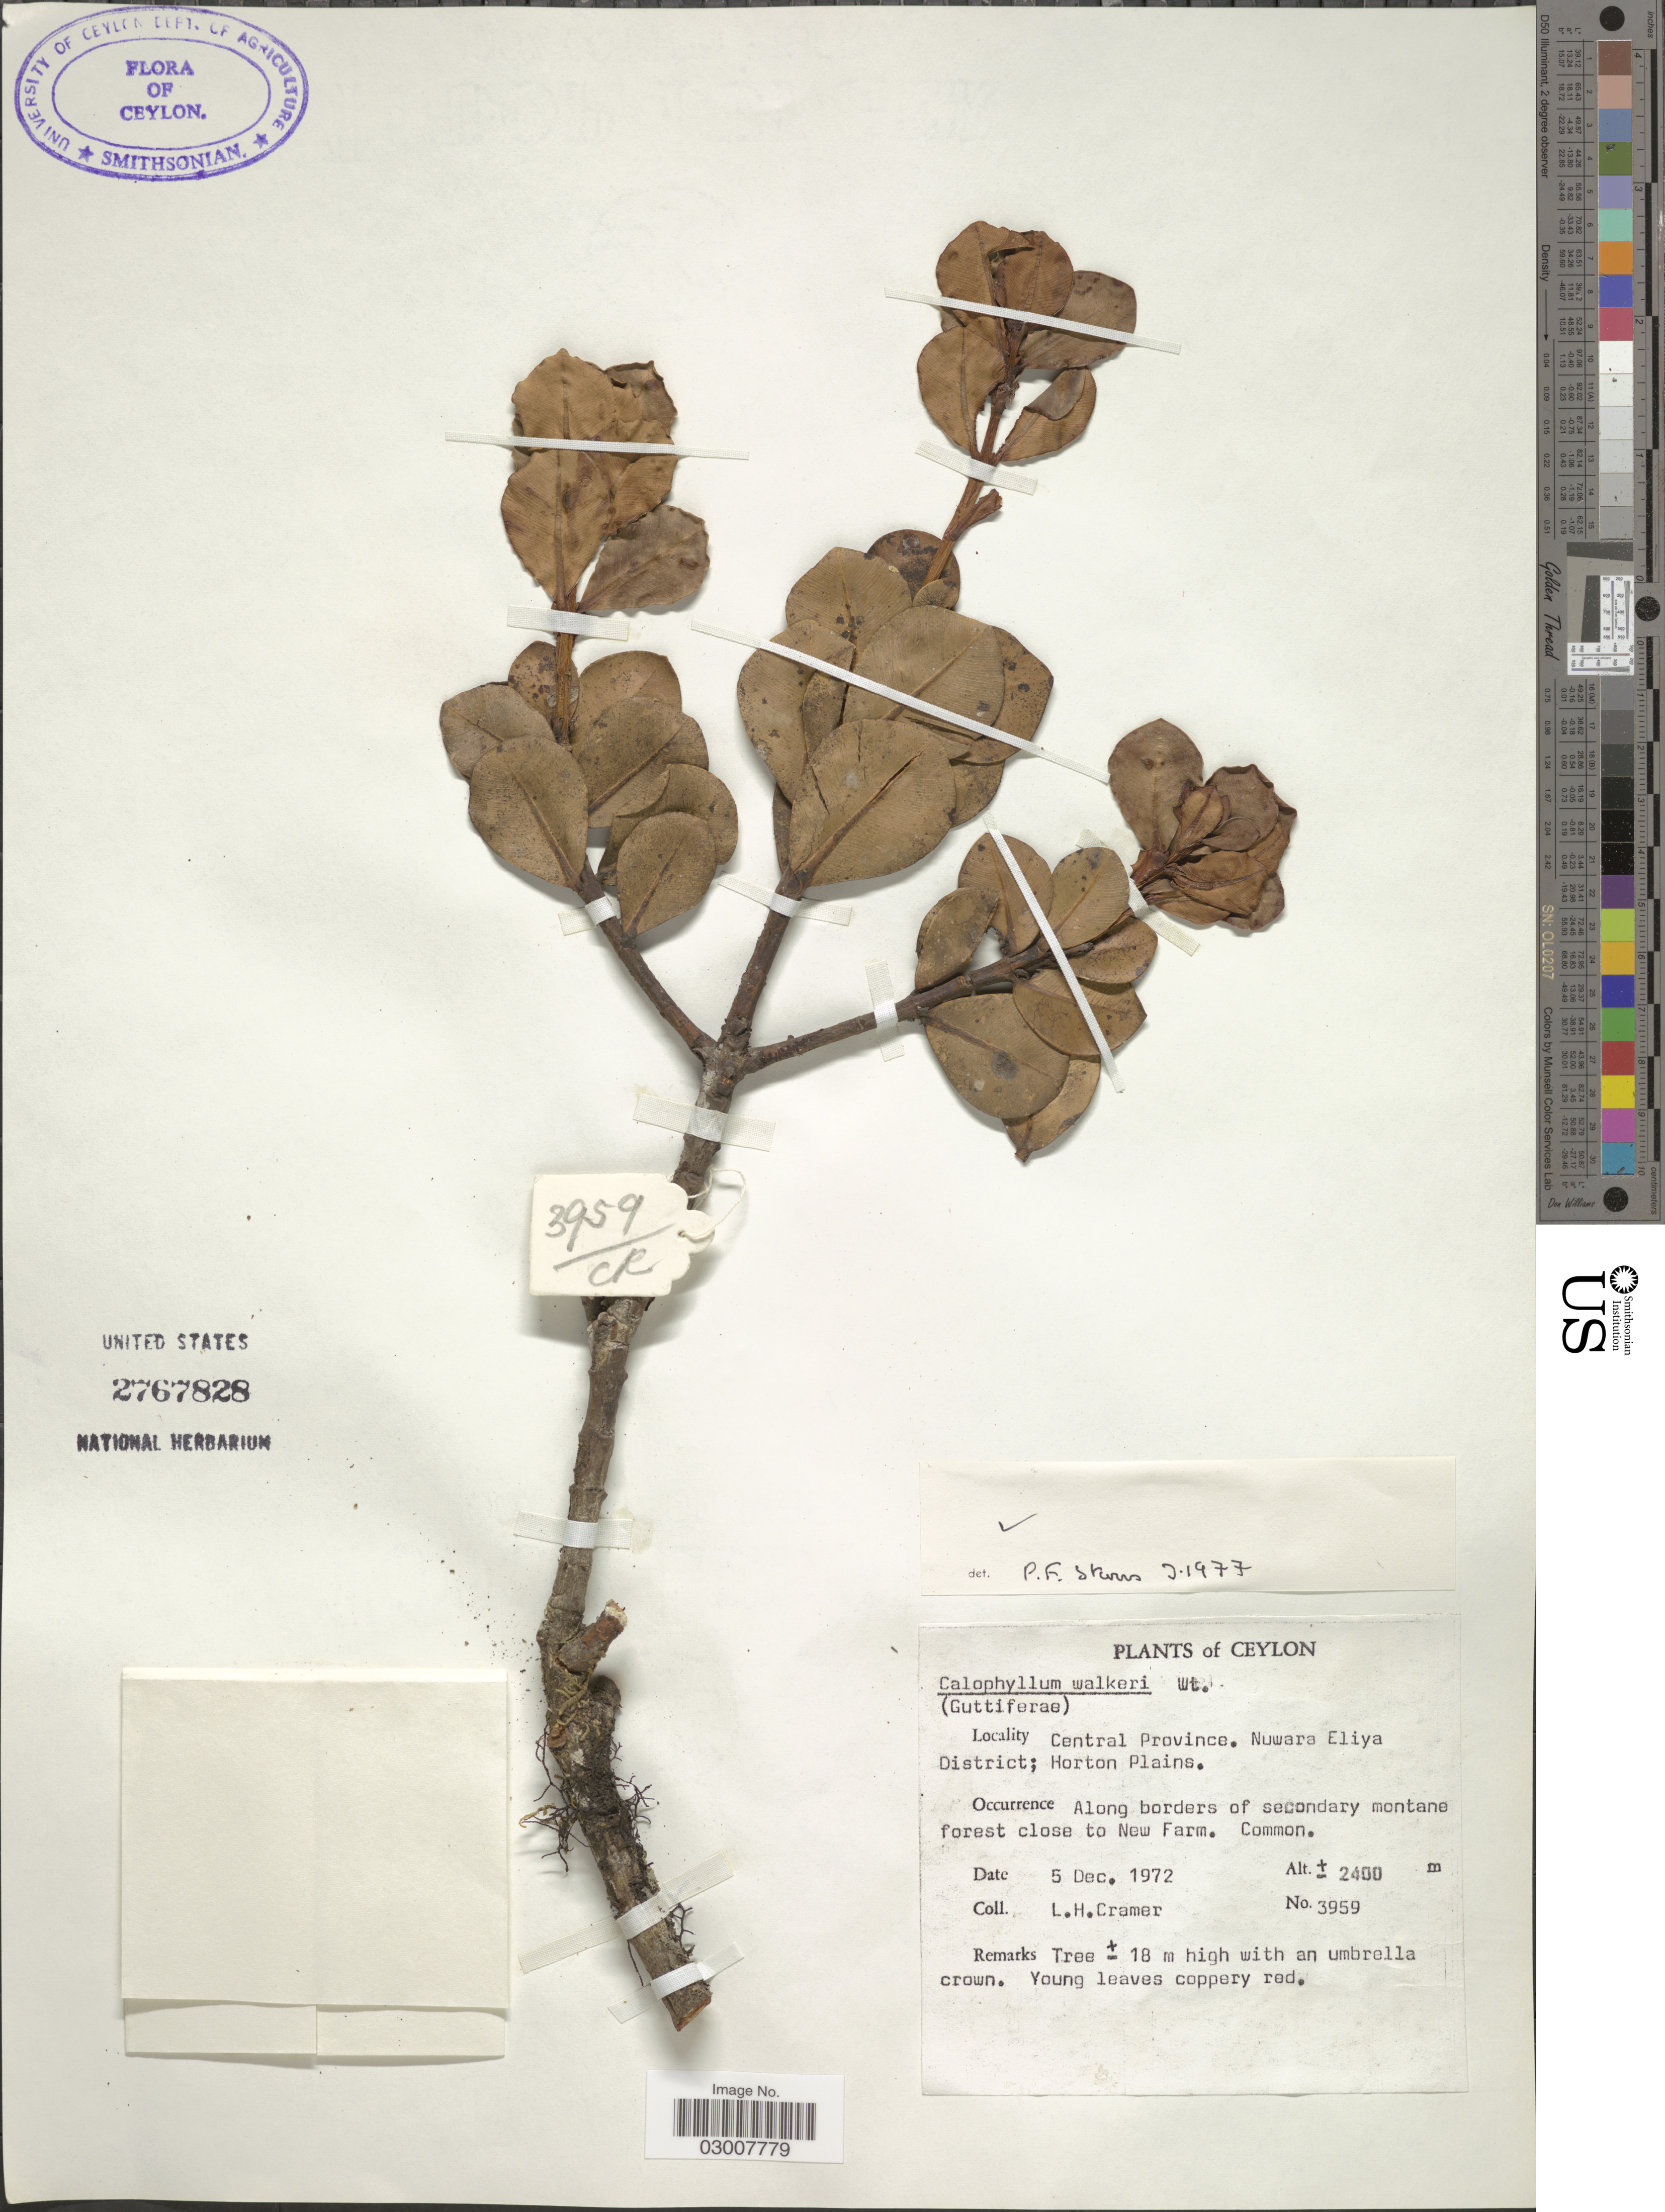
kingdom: Plantae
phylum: Tracheophyta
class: Magnoliopsida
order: Malpighiales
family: Calophyllaceae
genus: Calophyllum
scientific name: Calophyllum walkeri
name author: Wight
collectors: L. H. Cramer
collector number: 3959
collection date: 1972-12-05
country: Sri Lanka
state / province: Central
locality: Ceylon. Nuwara Eliya District; Horton Plains. Along borders of secondary montane forest to New Farm.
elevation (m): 2400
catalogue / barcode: US 2767828